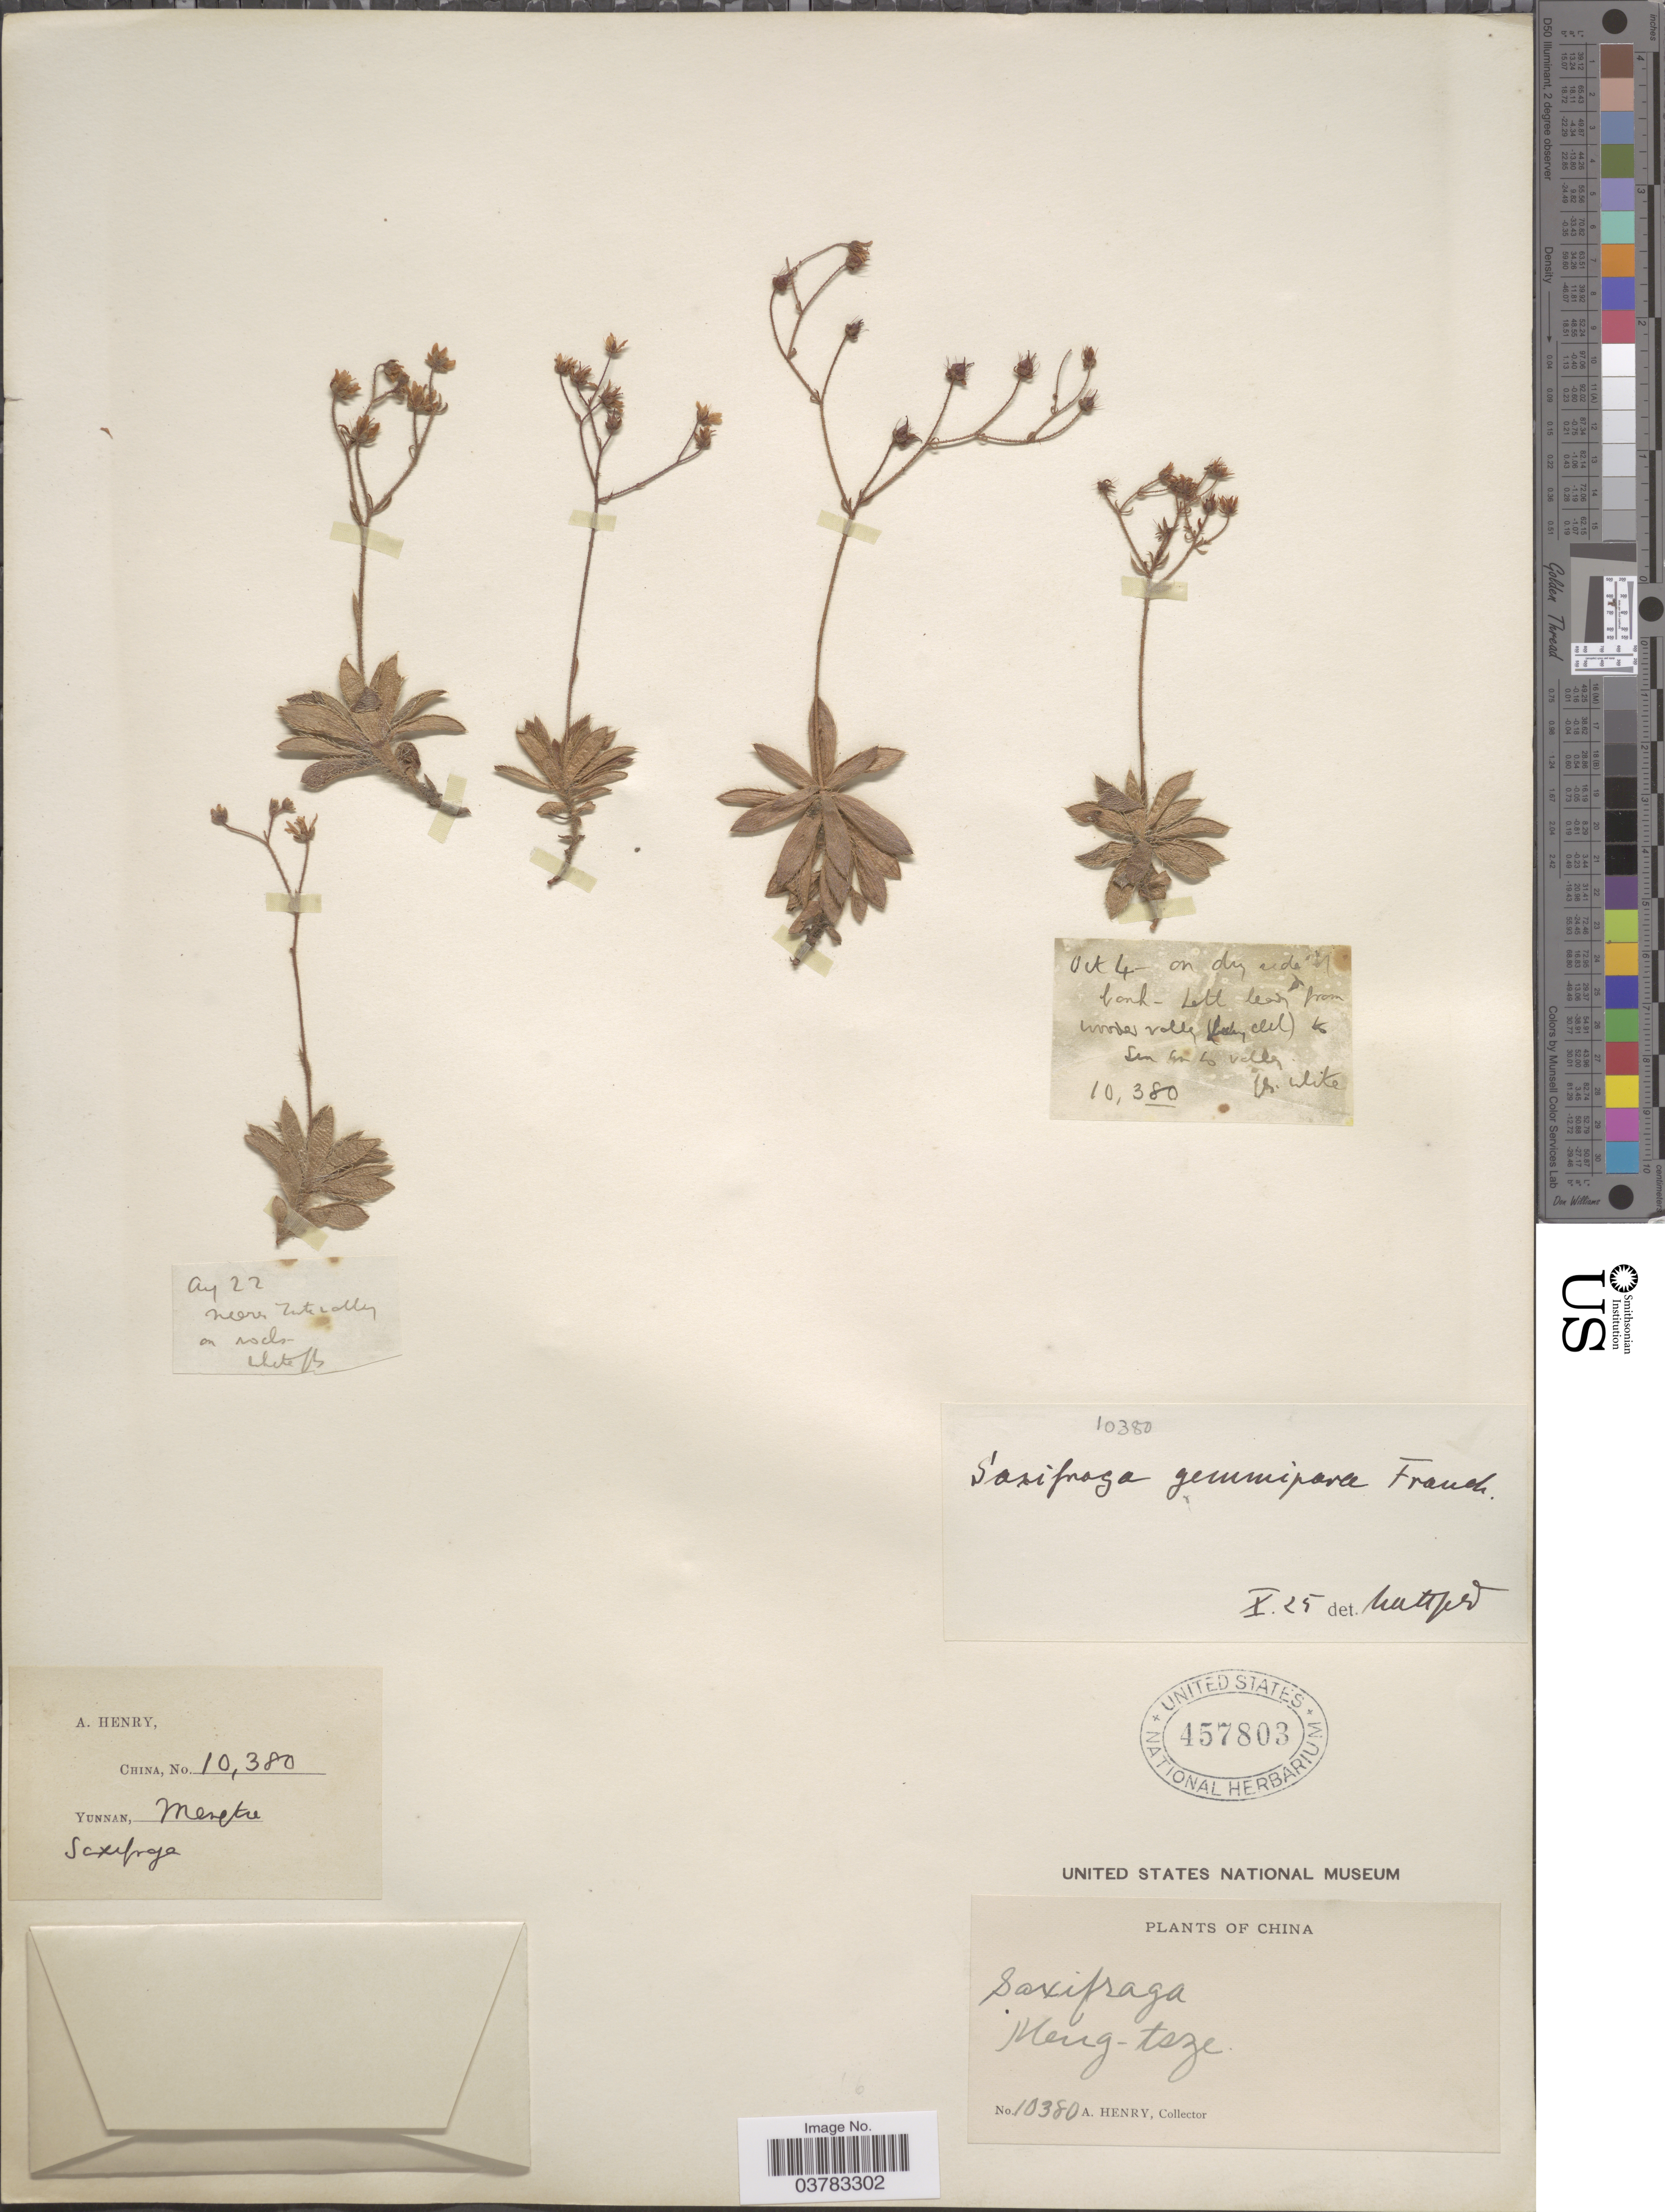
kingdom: Plantae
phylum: Tracheophyta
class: Magnoliopsida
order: Saxifragales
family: Saxifragaceae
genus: Saxifraga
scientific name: Saxifraga gemmipara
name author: Franch.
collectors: A. Henry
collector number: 10380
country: China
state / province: Yunnan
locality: Meng-tsze.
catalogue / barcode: US 457803